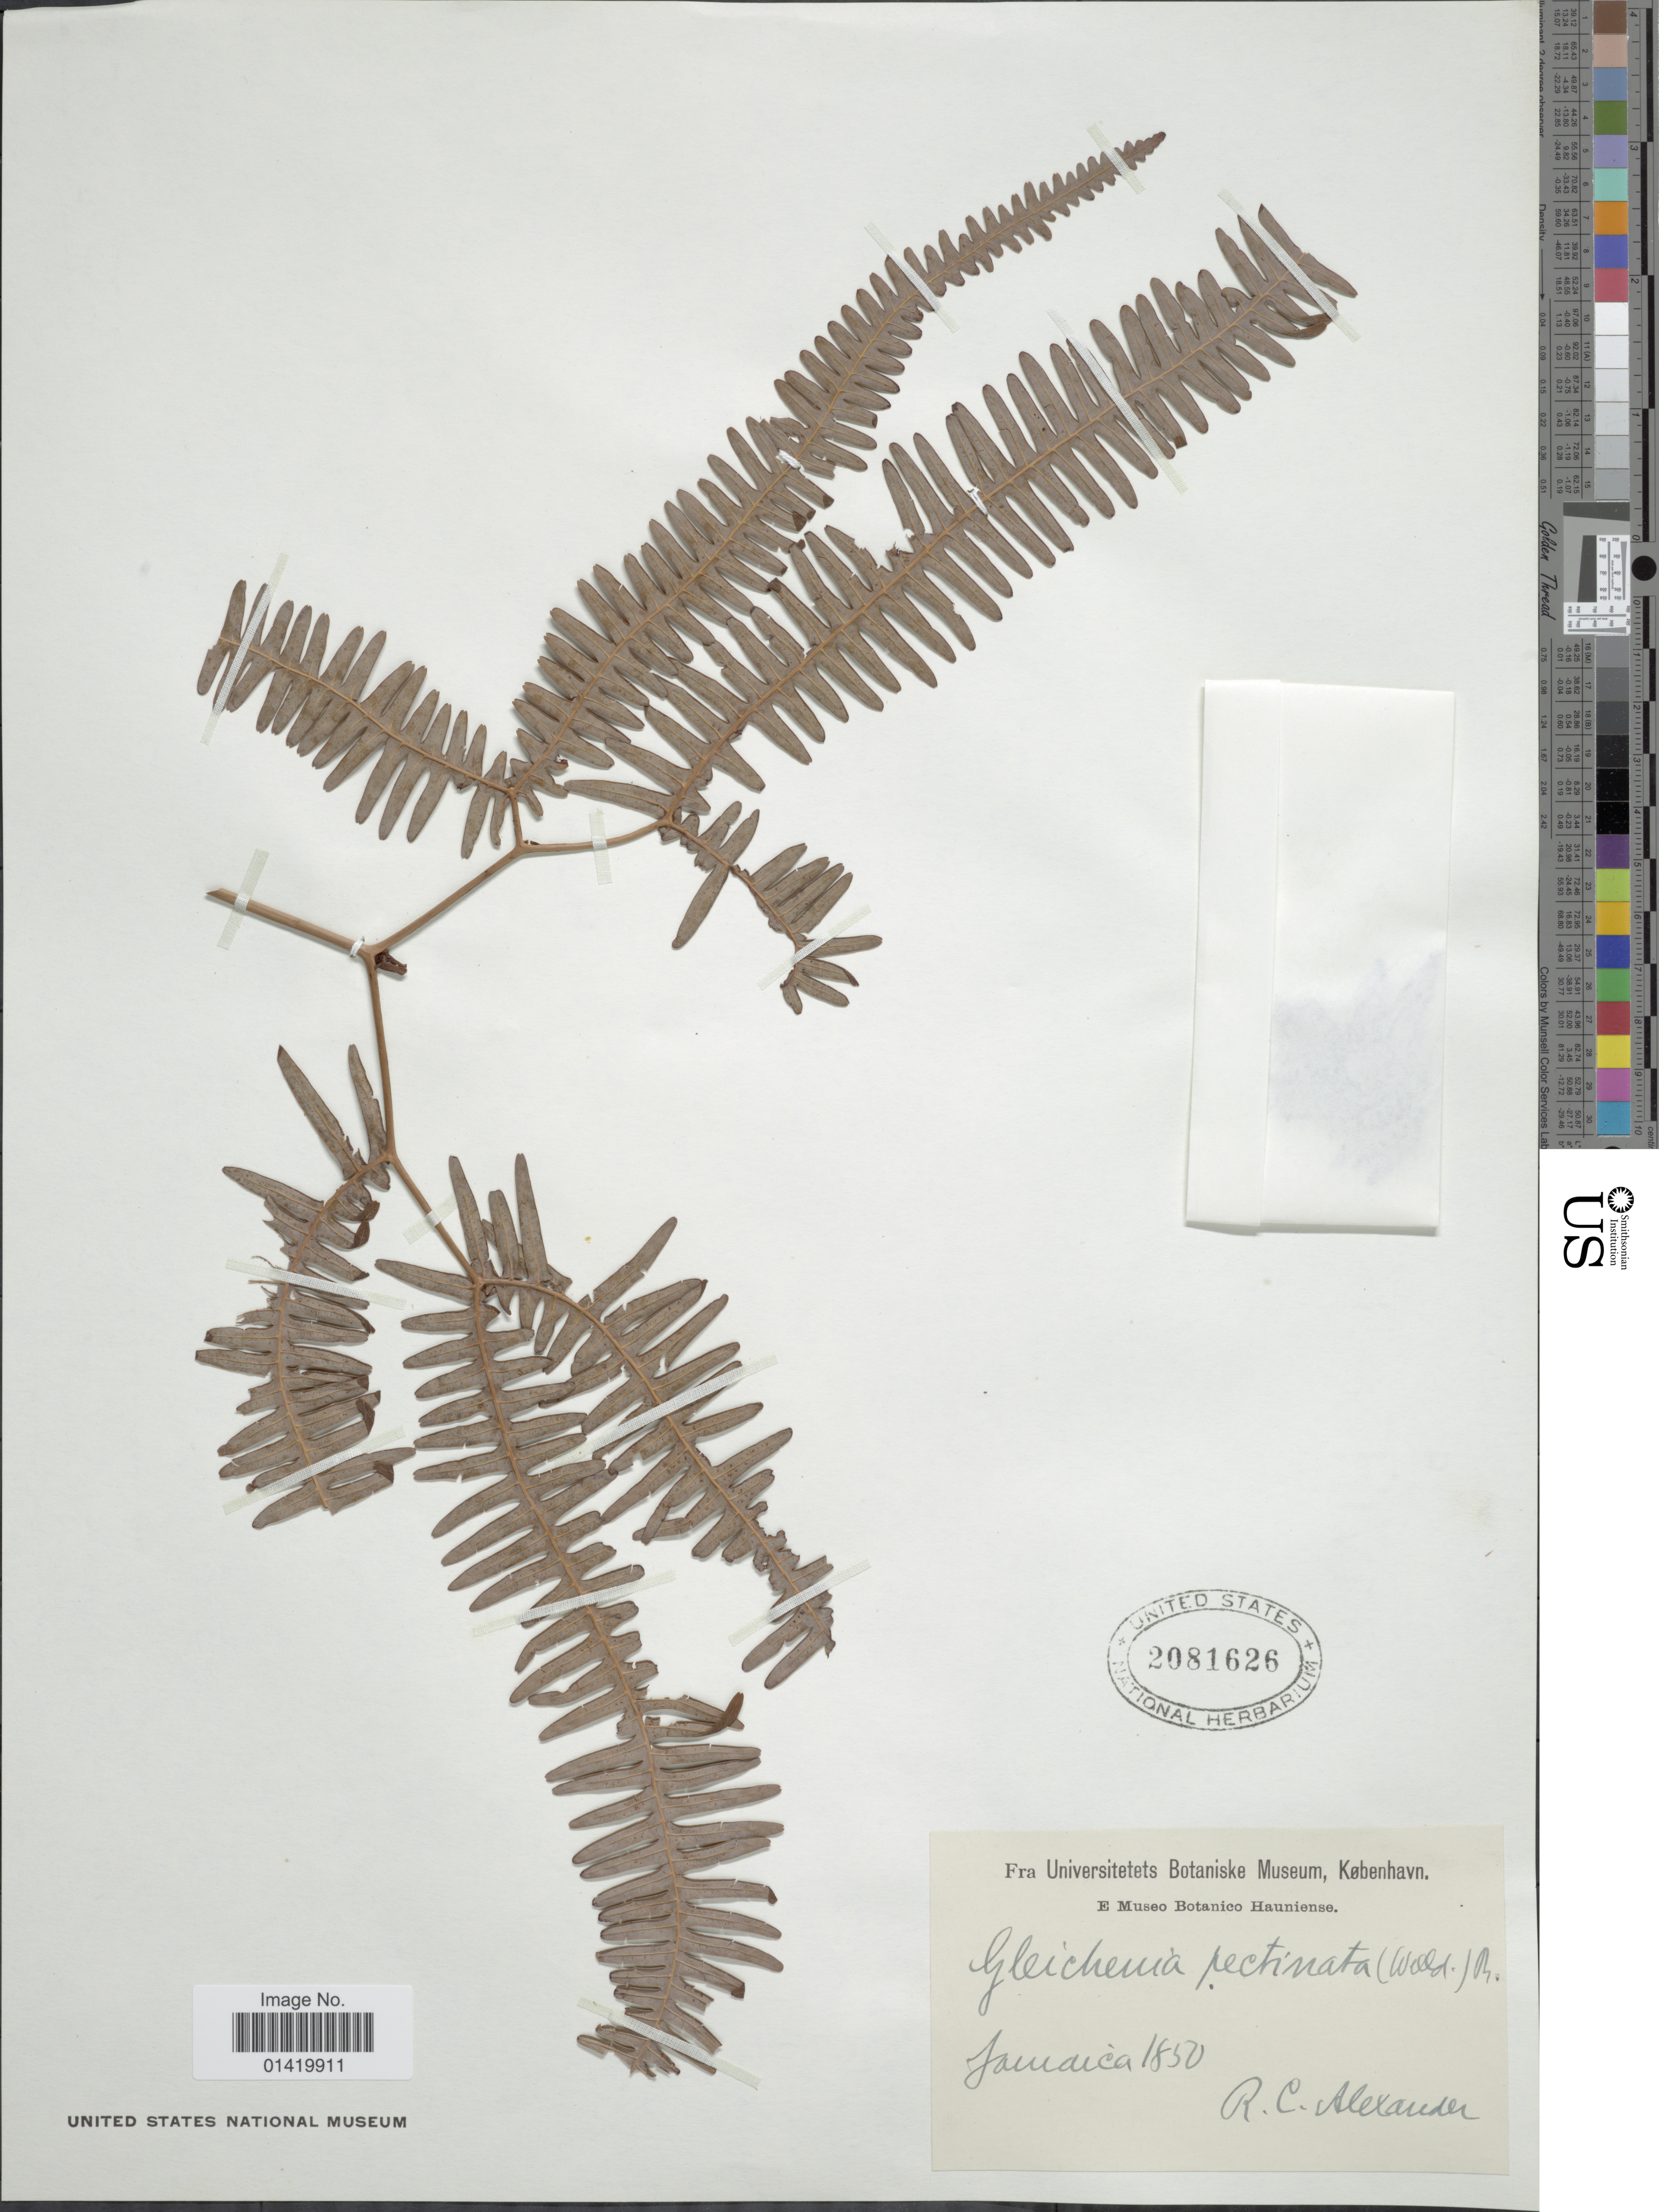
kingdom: Plantae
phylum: Tracheophyta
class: Polypodiopsida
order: Gleicheniales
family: Gleicheniaceae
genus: Gleichenella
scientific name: Gleichenella pectinata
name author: (Willd.) Ching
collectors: R. C. Alexander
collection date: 1850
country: Jamaica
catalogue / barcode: US 2081626